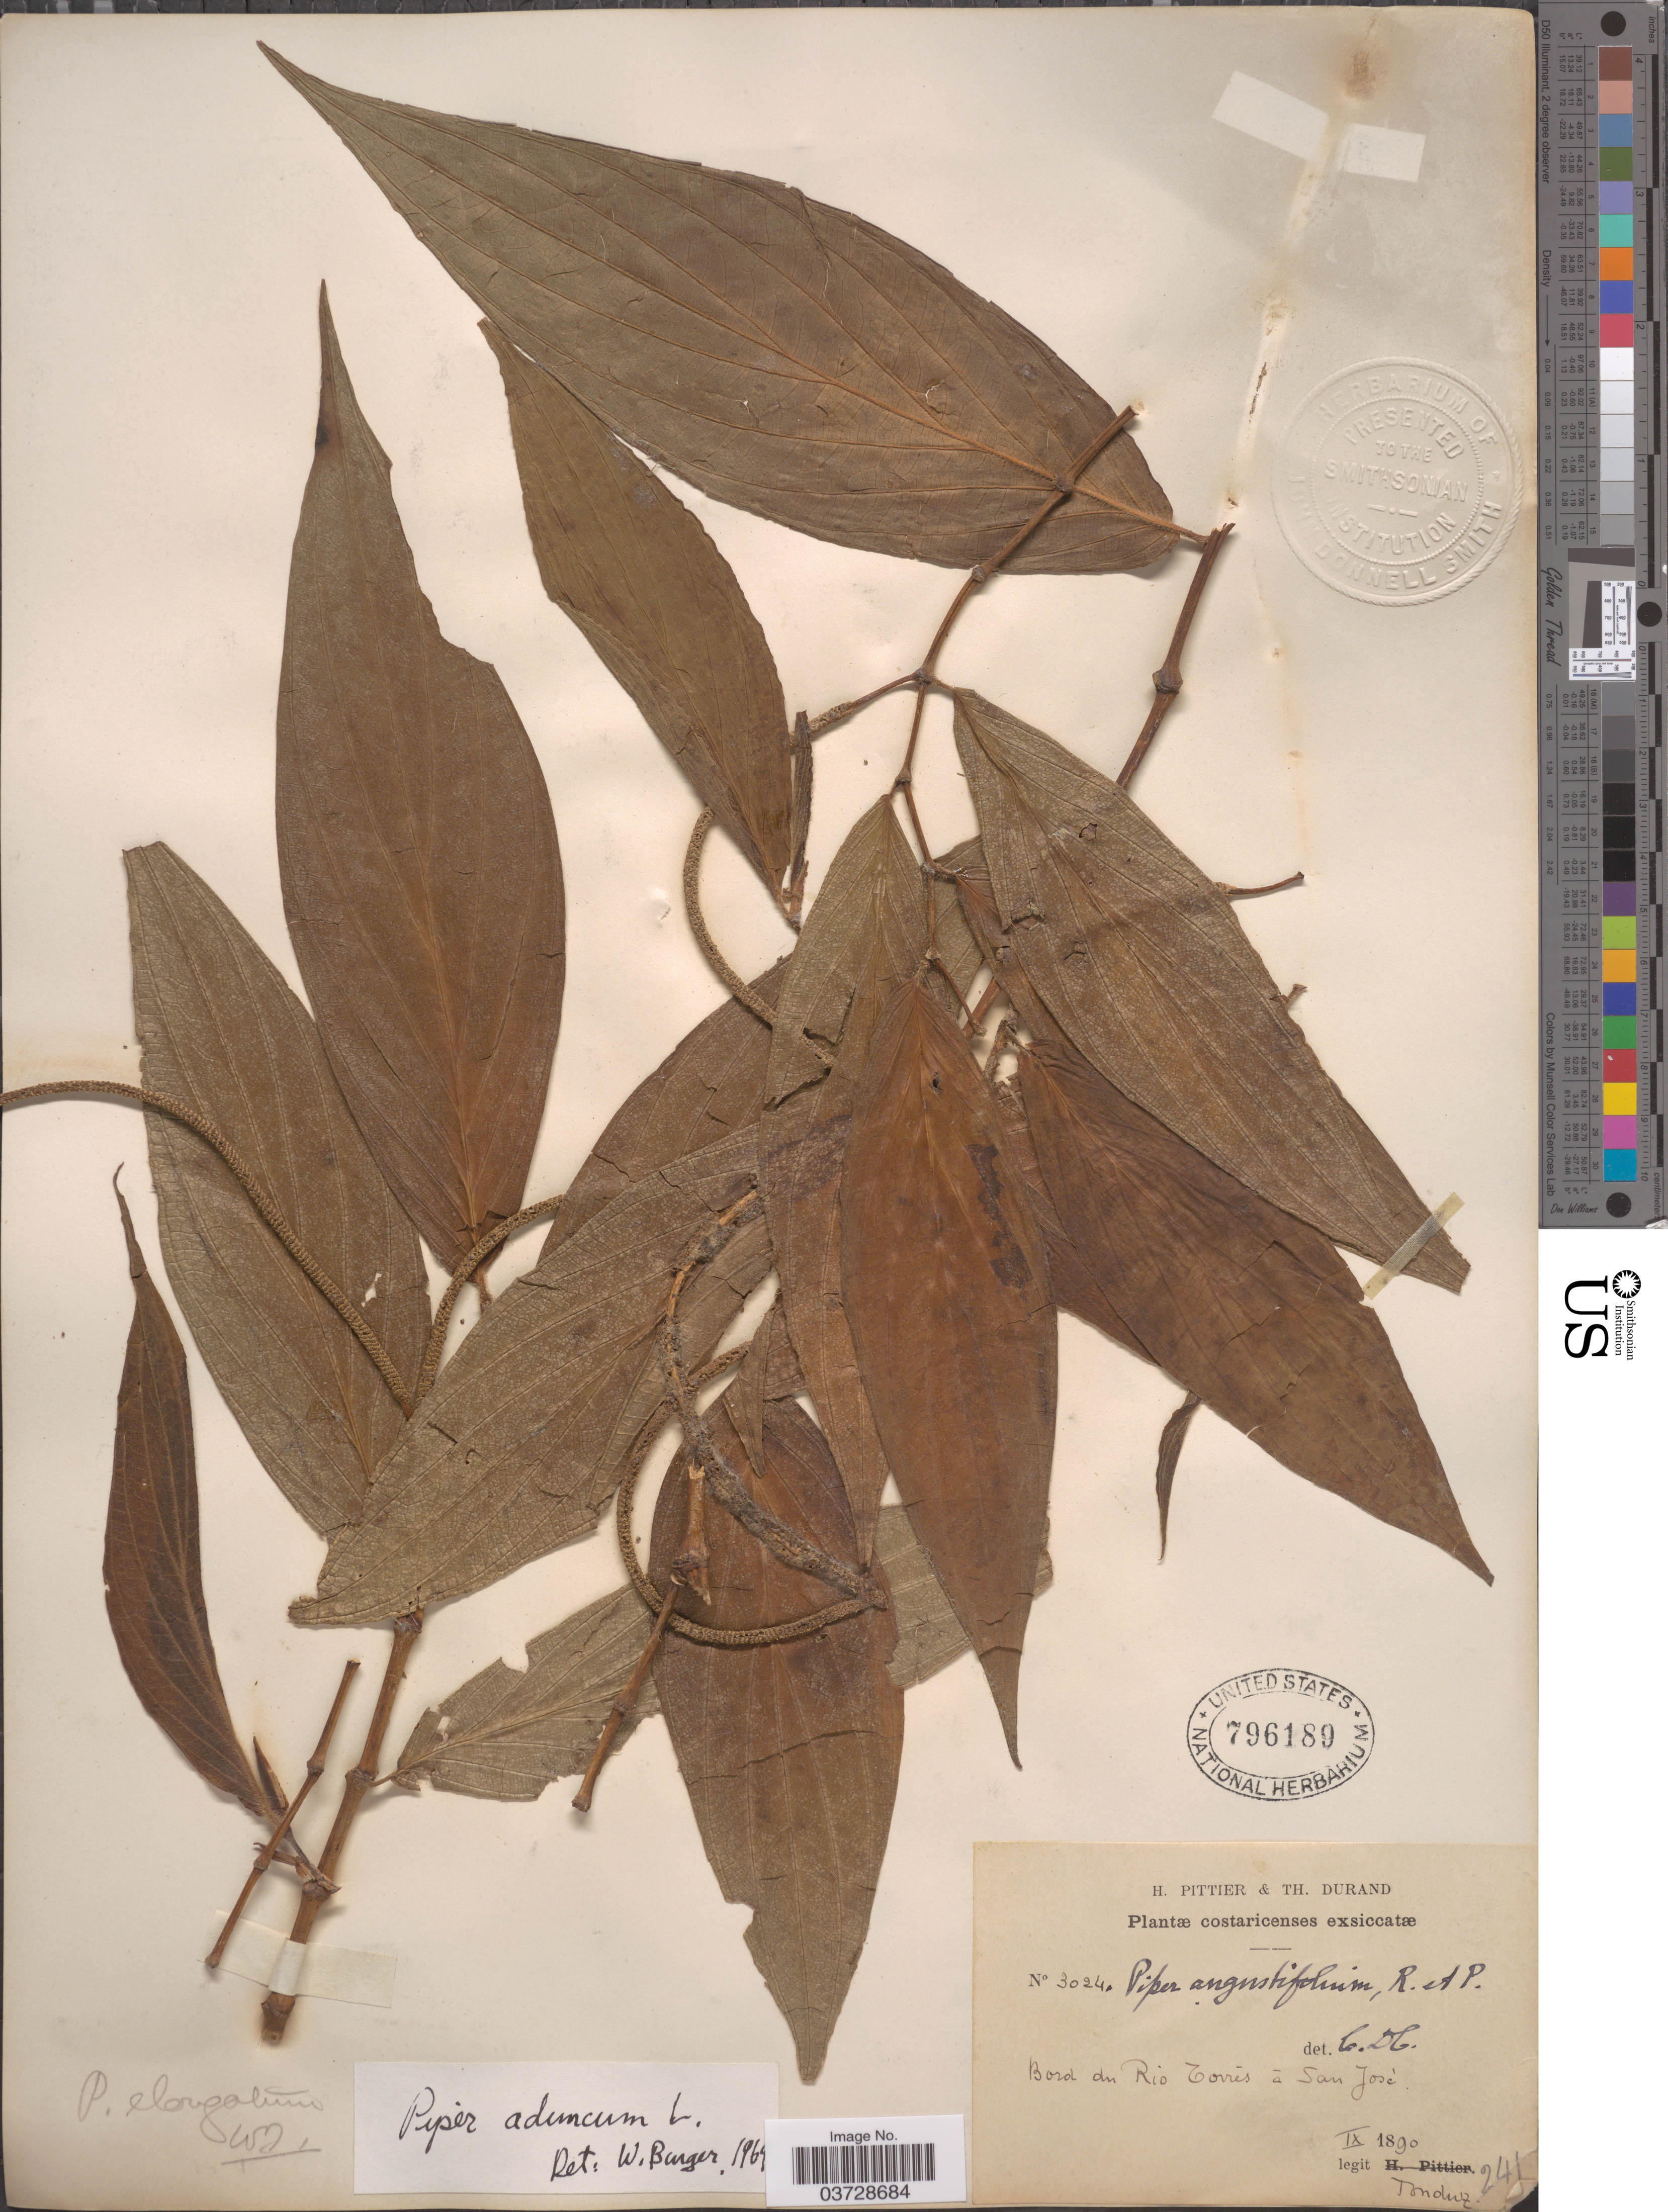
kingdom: Plantae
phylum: Tracheophyta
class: Magnoliopsida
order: Piperales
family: Piperaceae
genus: Piper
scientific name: Piper aduncum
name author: L.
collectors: Tonduz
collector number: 3024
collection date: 1890-09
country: Costa Rica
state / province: San José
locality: Bord du Rio Torrés á San Josè.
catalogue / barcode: US 796189